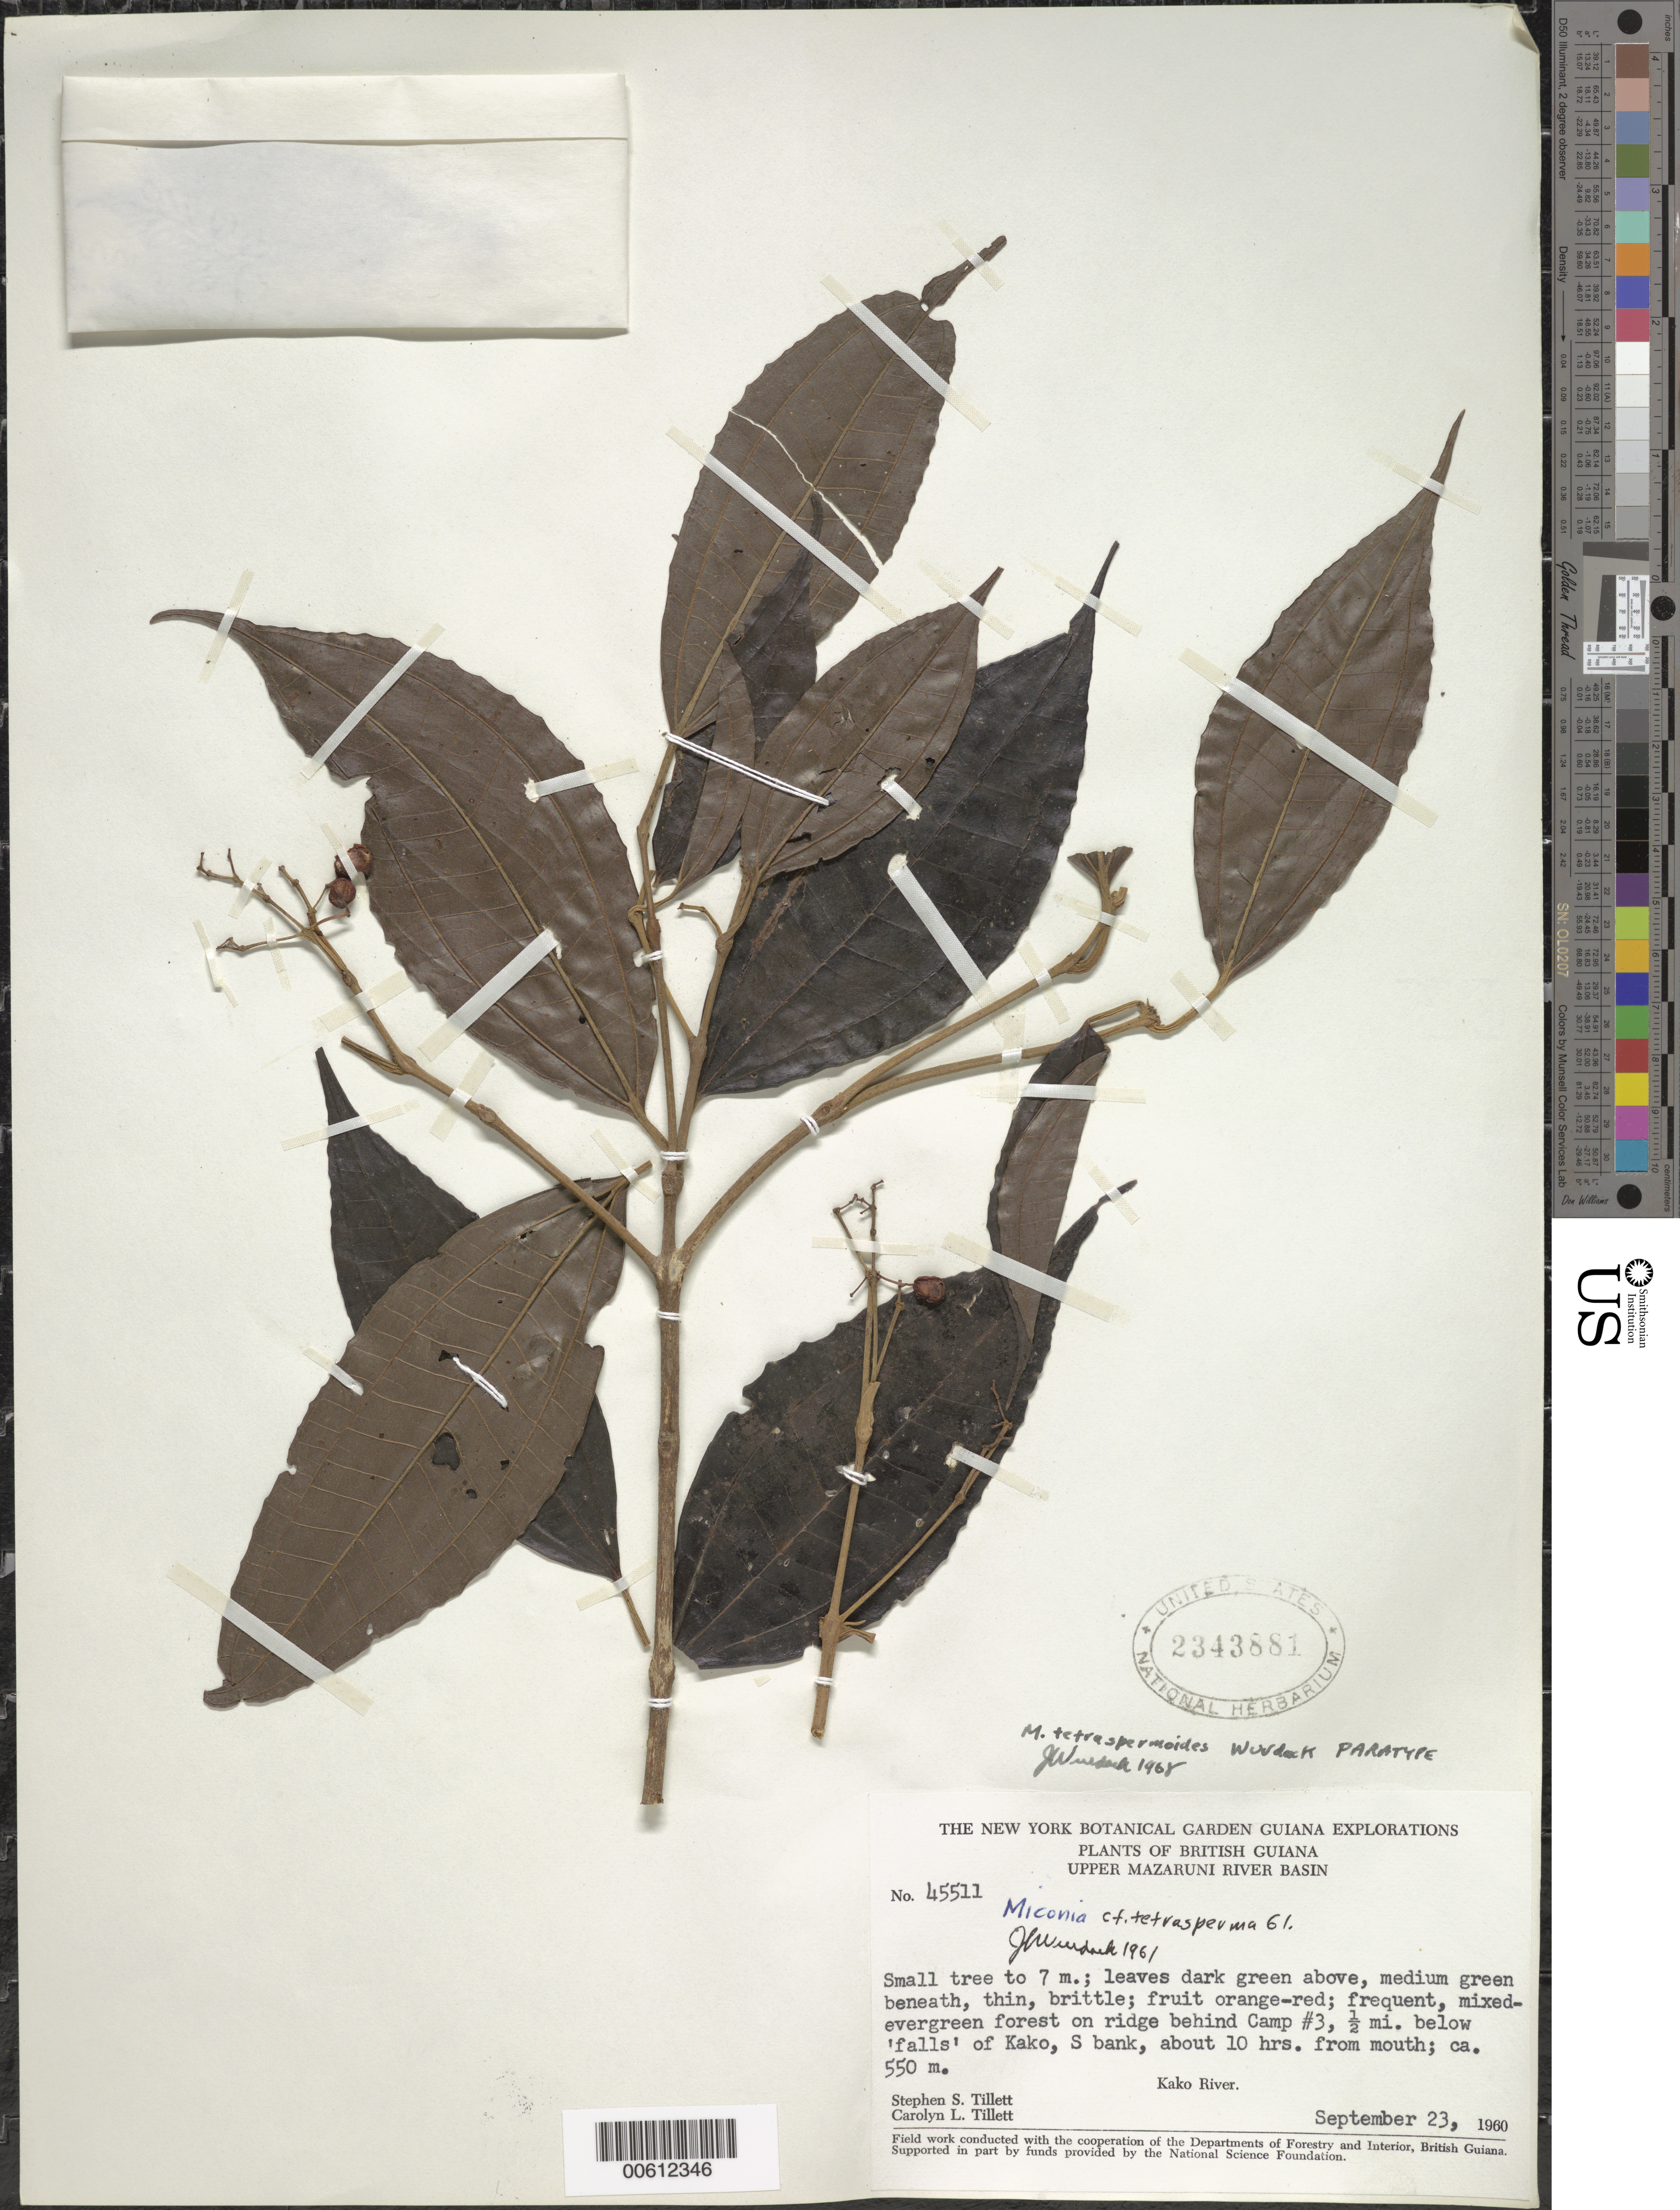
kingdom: Plantae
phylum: Tracheophyta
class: Magnoliopsida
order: Myrtales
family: Melastomataceae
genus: Miconia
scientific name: Miconia tetraspermoides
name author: Wurdack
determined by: Wurdack, John J., (US), US (UNITED STATES)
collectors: S. S. Tillett, C. L. Tillett & R. Boyan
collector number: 45511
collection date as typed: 23-Sep-60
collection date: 1960-09-23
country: Guyana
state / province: Cuyuni-Mazaruni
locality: Camp #3, 1/2 mile below 'falls' of Kako R., S bank, about 10 hours from mouth, Upper Mazaruni R basin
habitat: Mixed evergreen forest on ridge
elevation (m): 550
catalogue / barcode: US 2343881